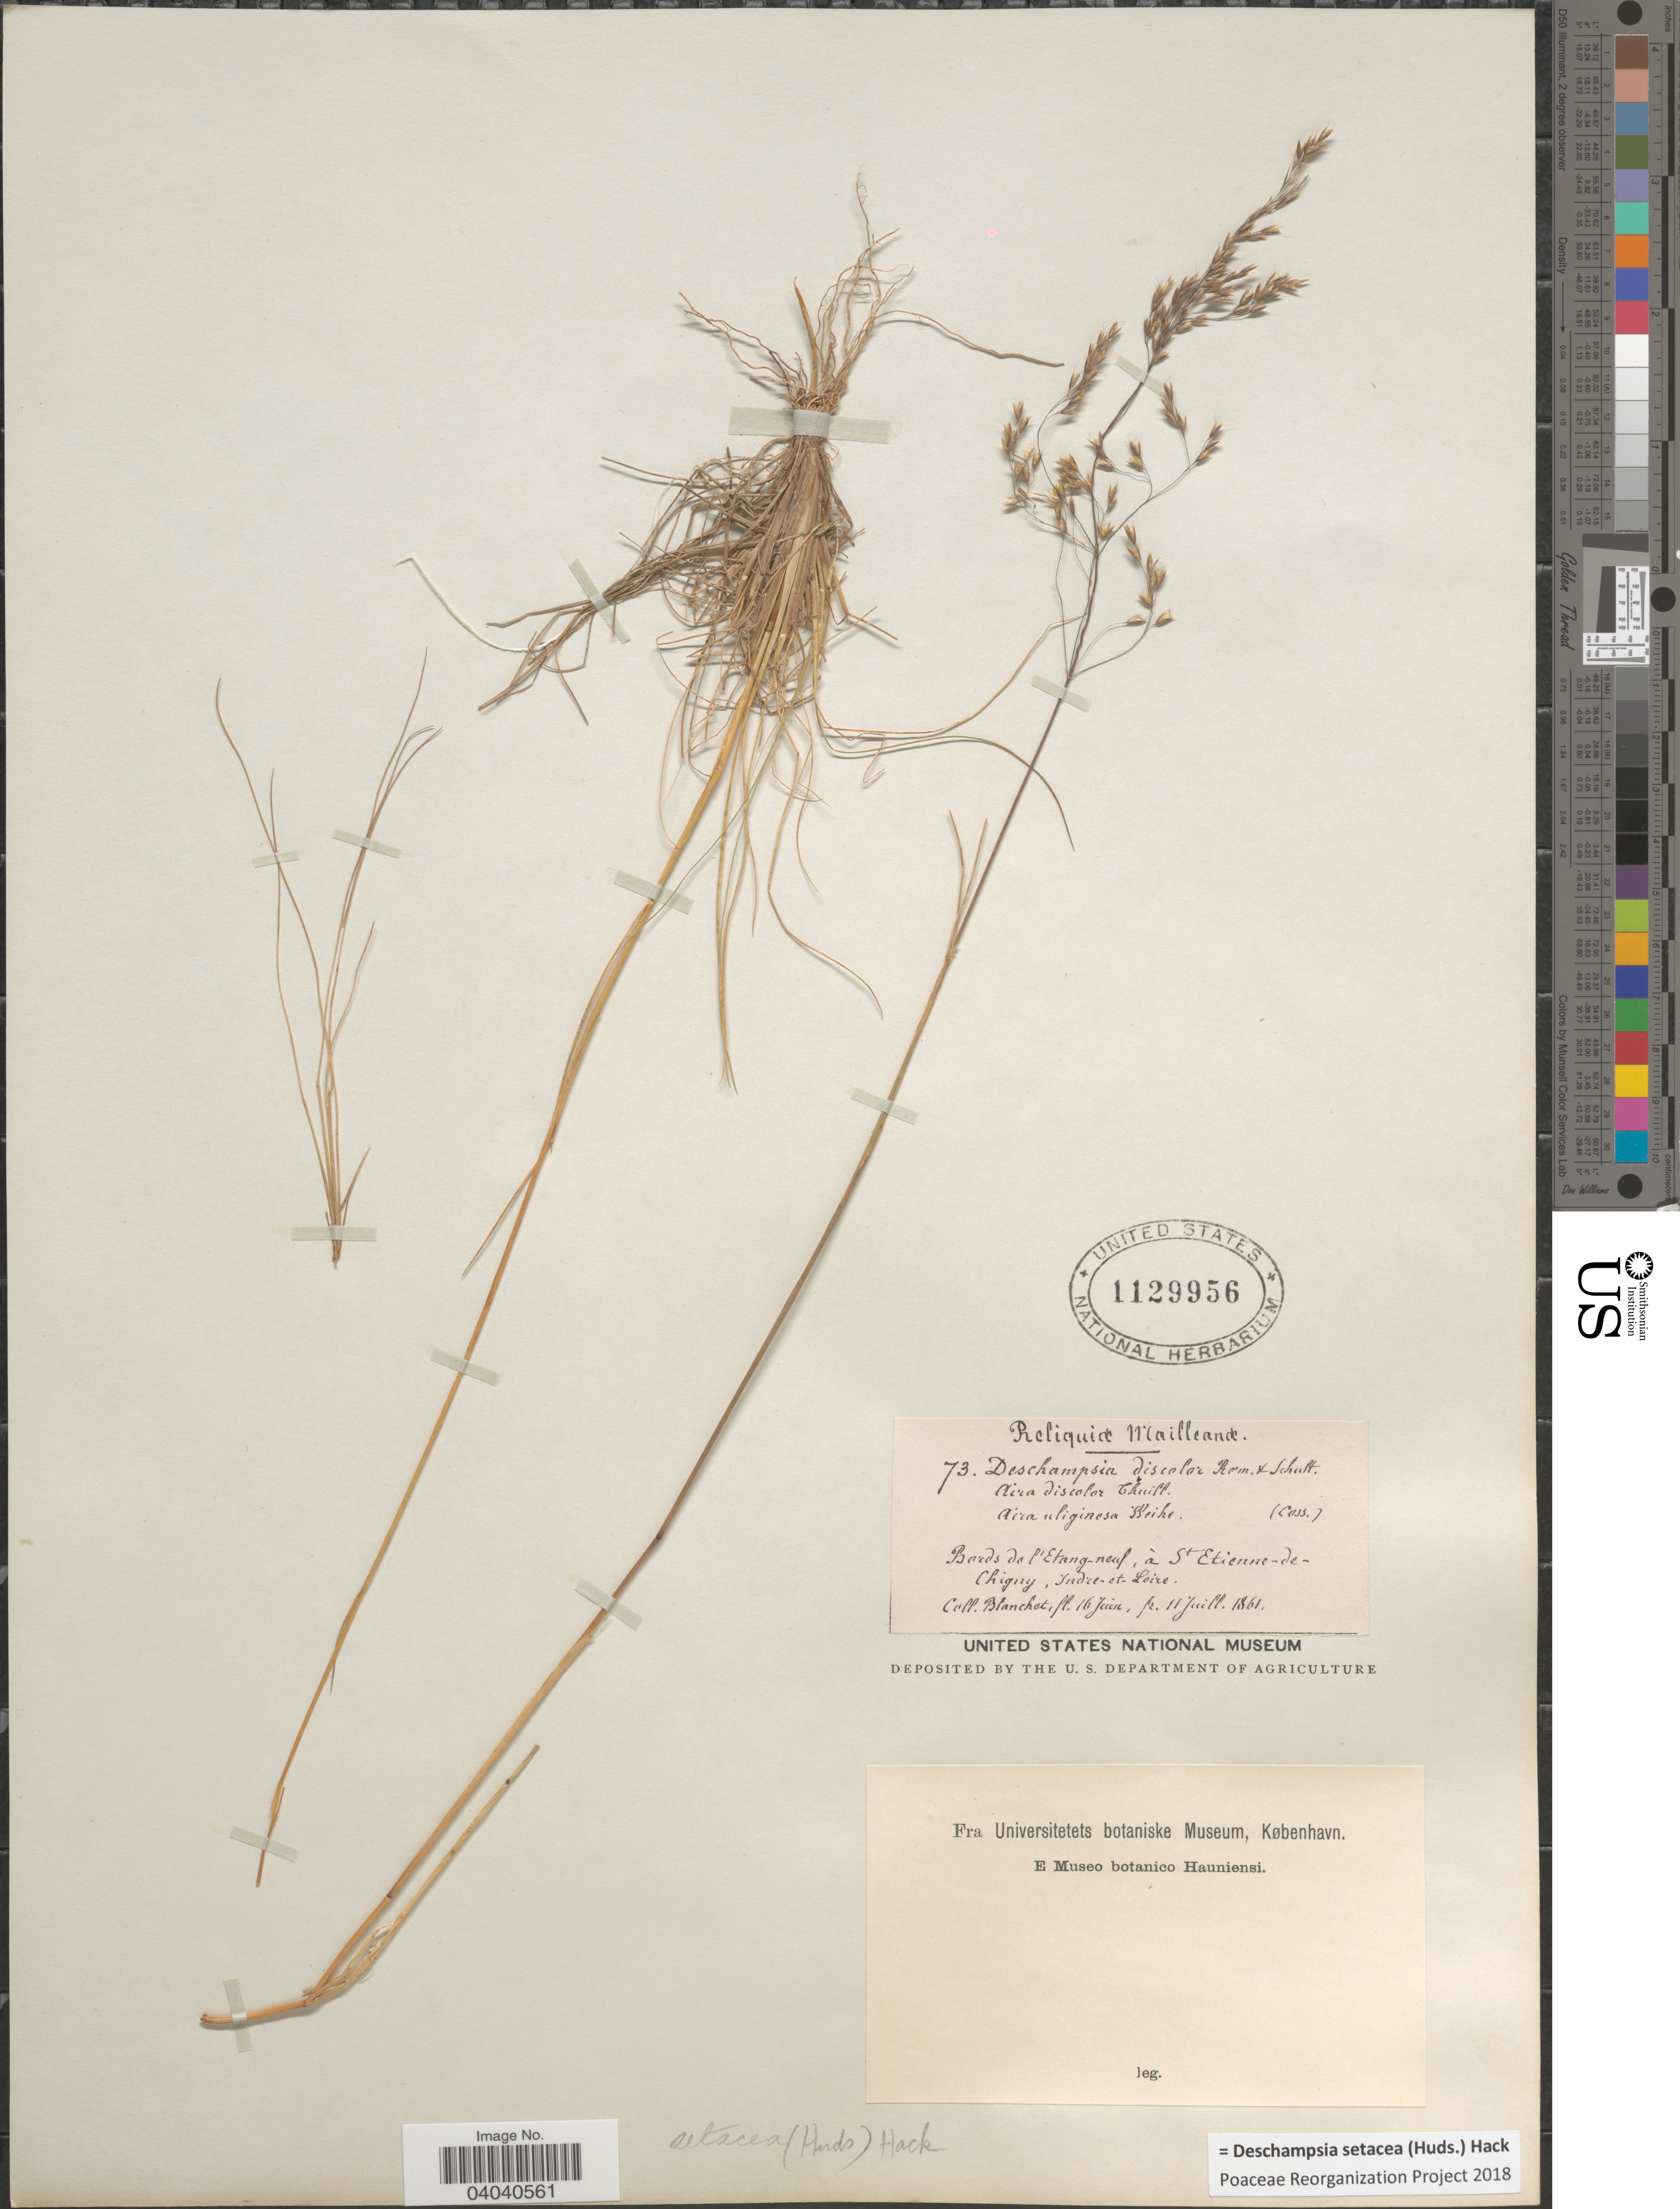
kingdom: Plantae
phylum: Tracheophyta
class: Liliopsida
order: Poales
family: Poaceae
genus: Deschampsia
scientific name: Deschampsia setacea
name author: (Huds.) Hack.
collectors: -. Blanchet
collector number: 73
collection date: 1861-06-16/1861-07-11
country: France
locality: Bords de l'Etang-neuf, à St Etienne-de-Chigny, Indre-et-Loire.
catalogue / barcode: US 1129956